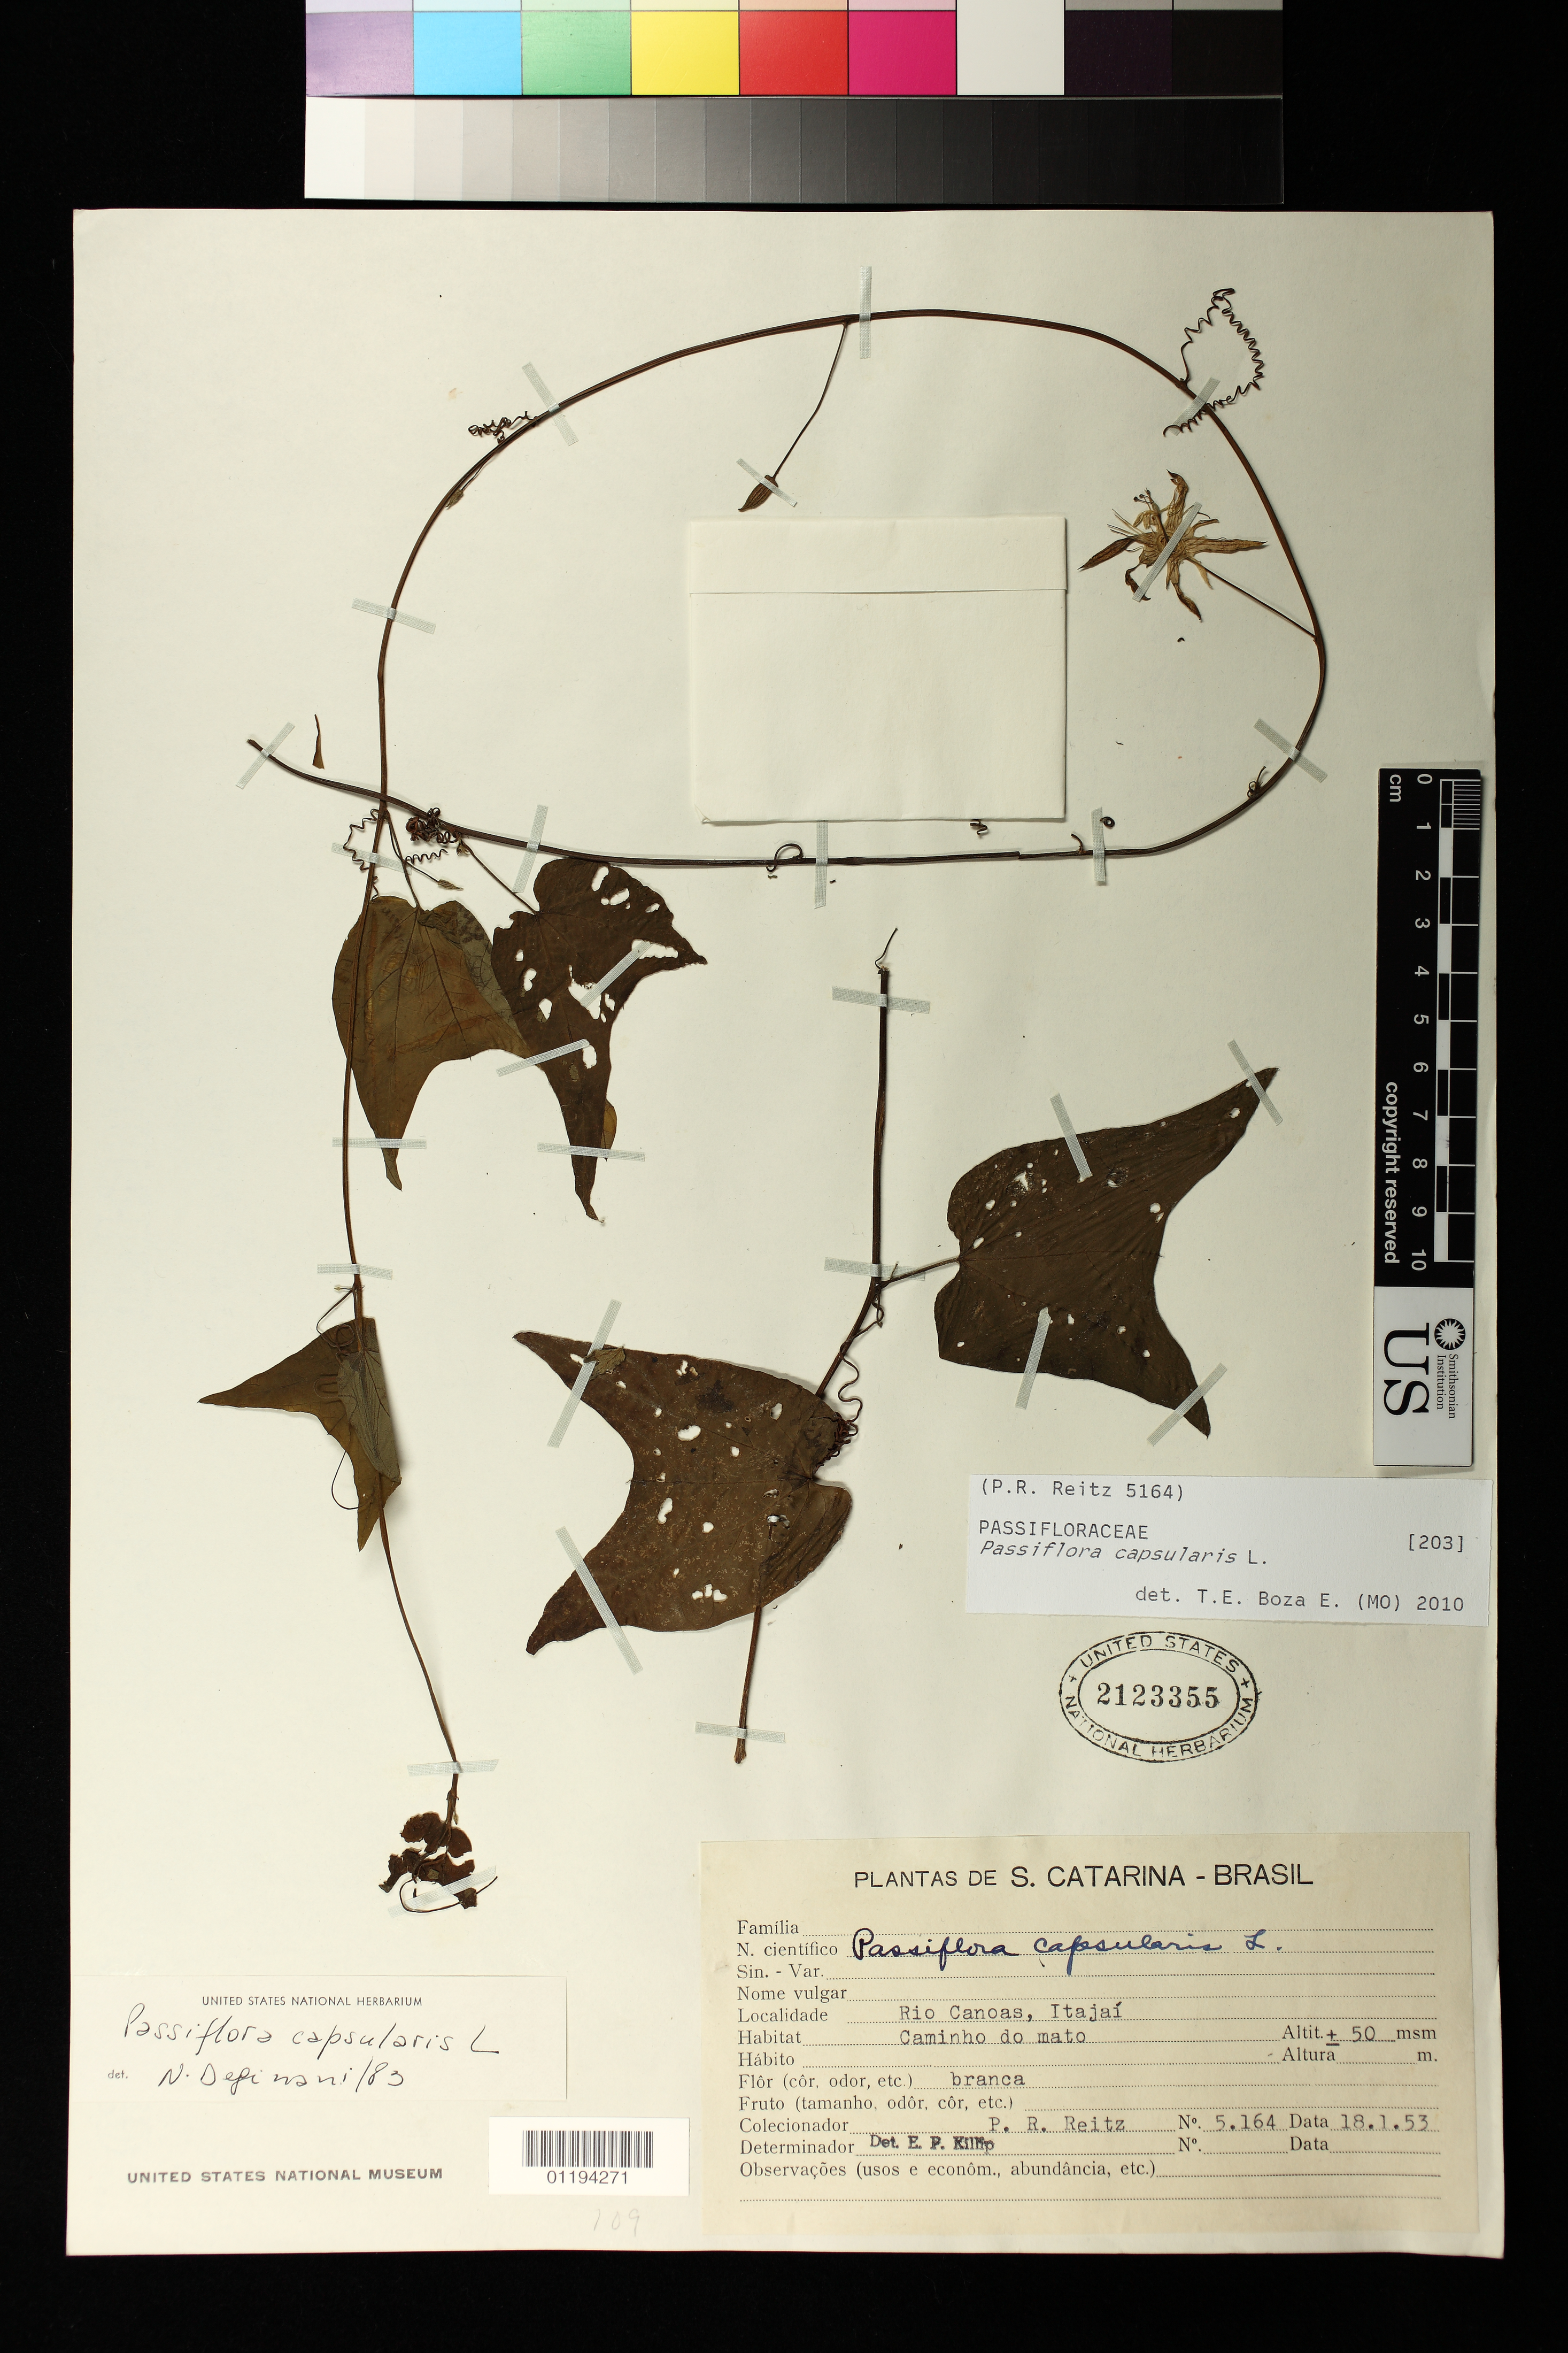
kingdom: Plantae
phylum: Tracheophyta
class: Magnoliopsida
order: Malpighiales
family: Passifloraceae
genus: Passiflora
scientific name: Passiflora capsularis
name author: L.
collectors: R. Reitz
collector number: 5164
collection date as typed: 18 Jan 1953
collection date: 1953-01-18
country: Brazil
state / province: Santa Catarina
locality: Rio Canoas, Itajai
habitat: Caminho do mato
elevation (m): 50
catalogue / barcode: US 2123355